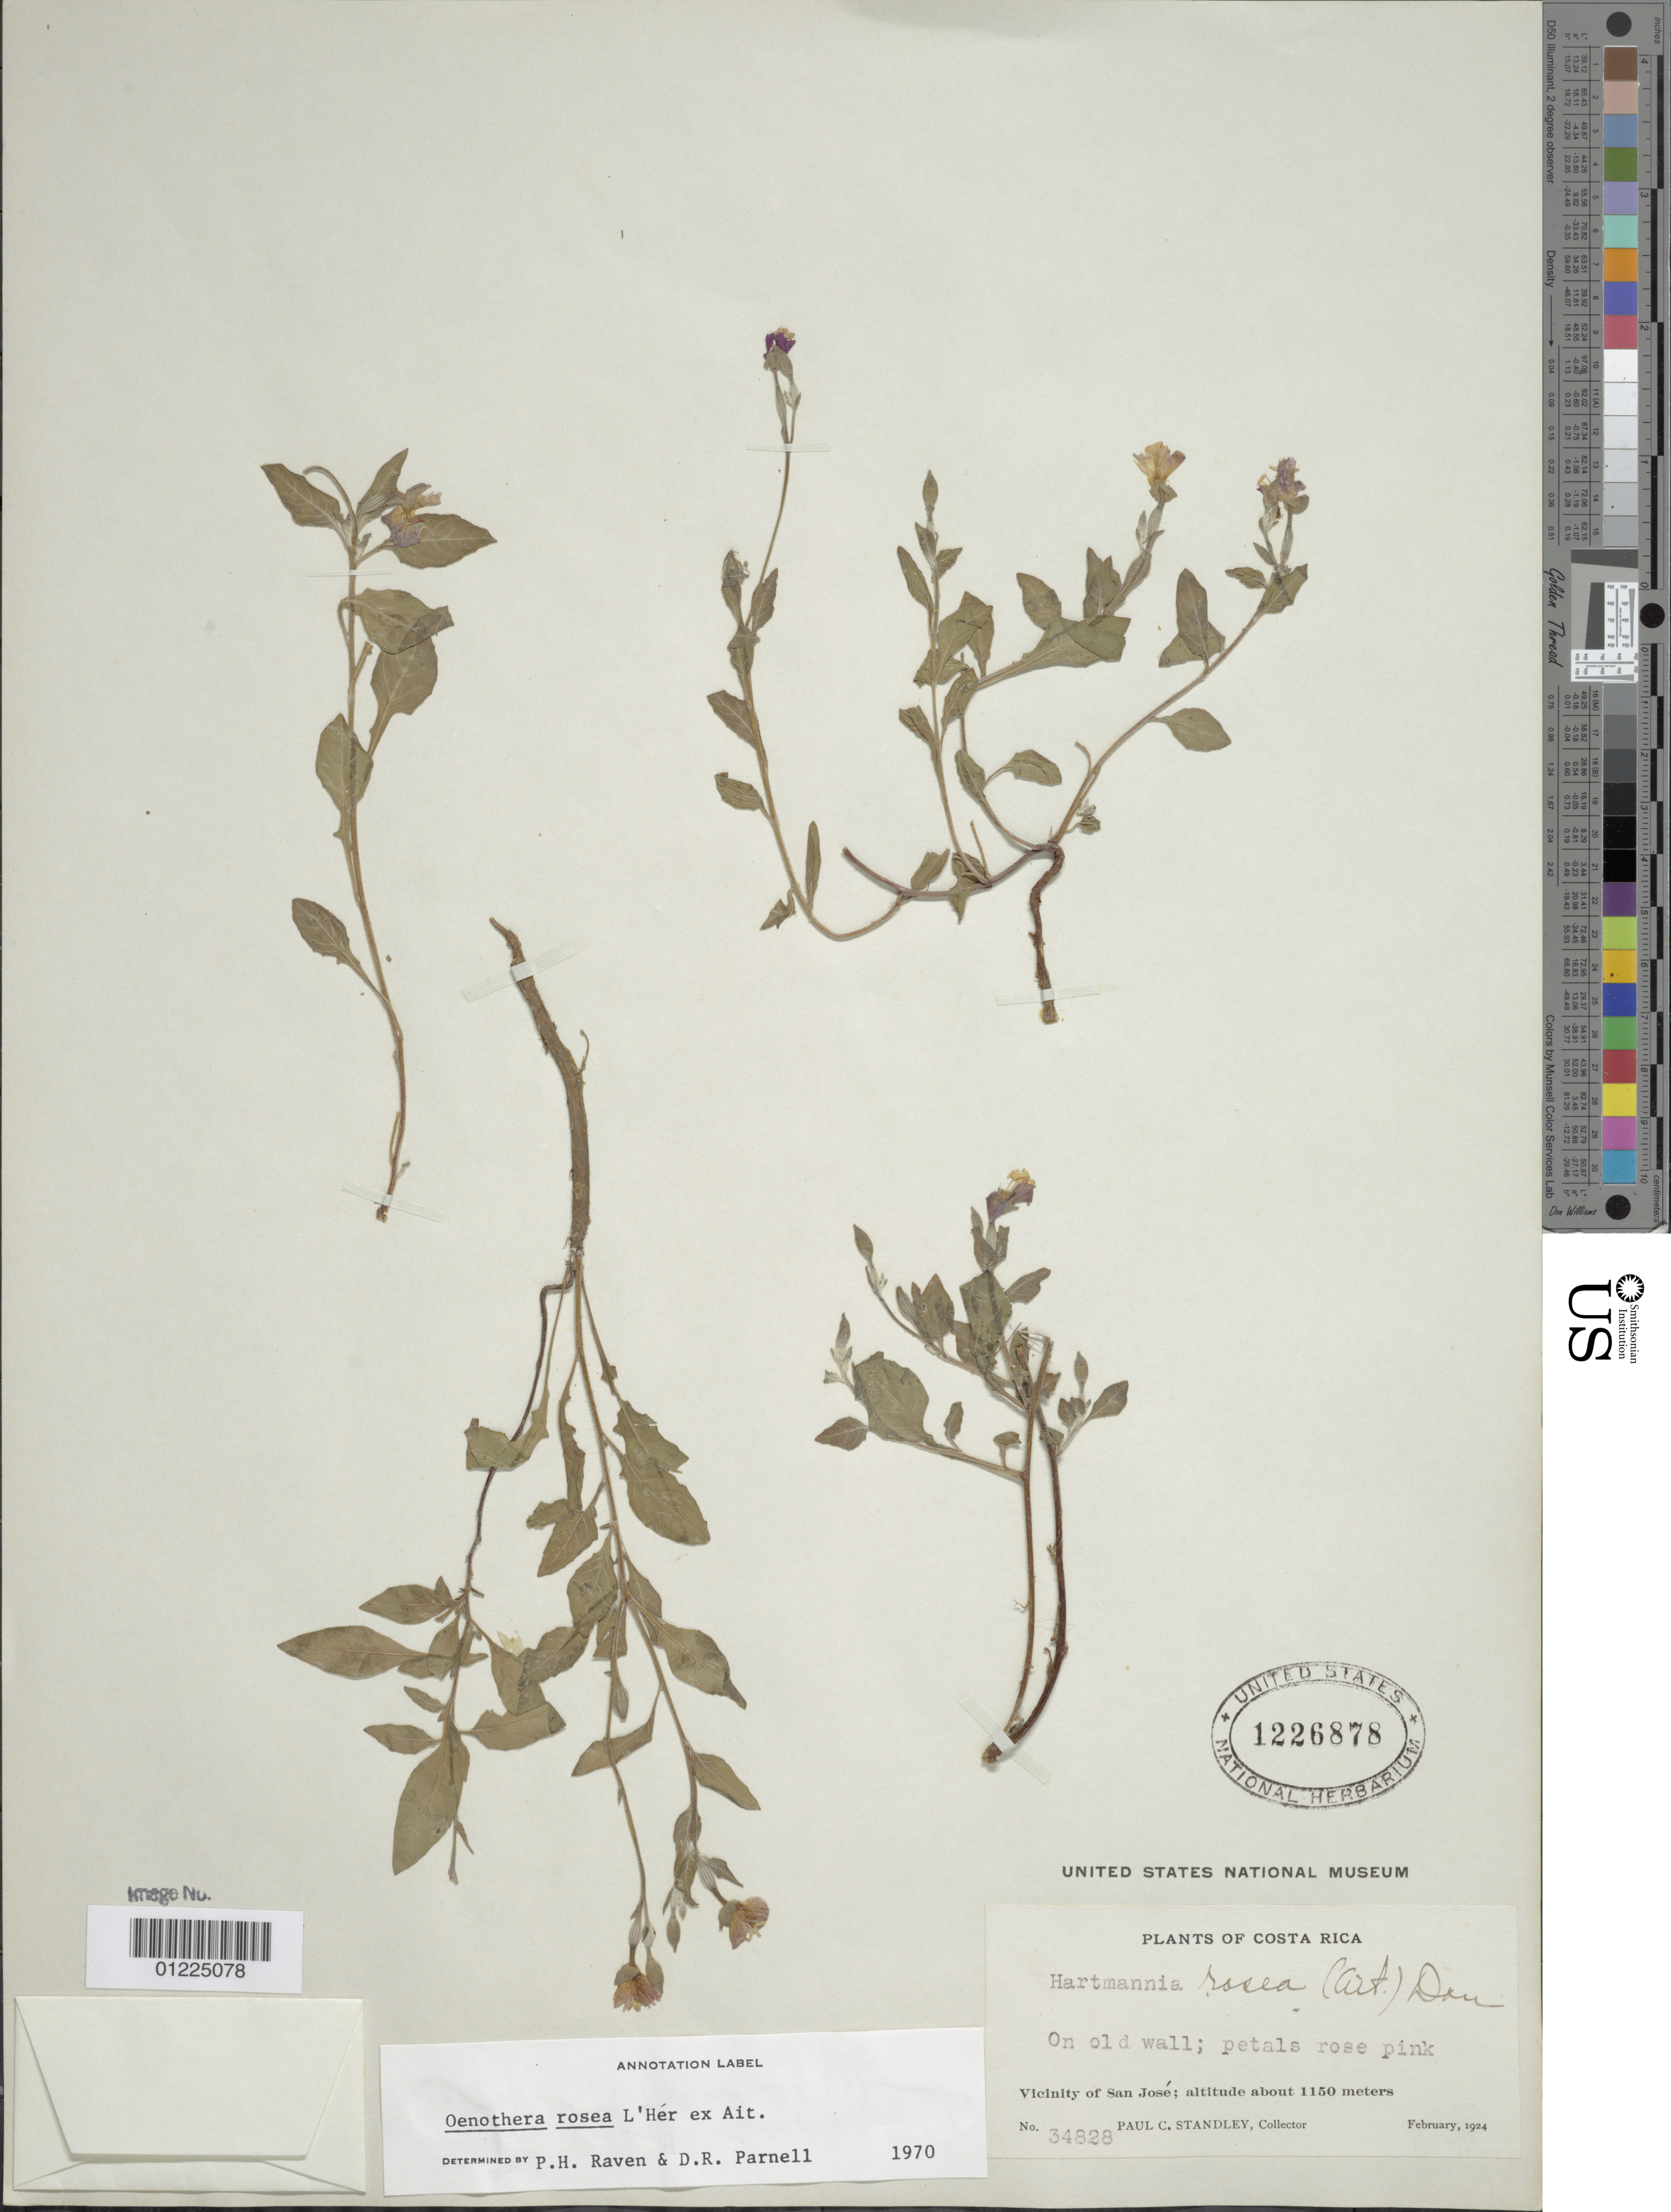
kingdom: Plantae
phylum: Tracheophyta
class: Magnoliopsida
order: Myrtales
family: Onagraceae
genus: Oenothera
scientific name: Oenothera rosea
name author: L'Hér. ex Aiton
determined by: Raven, P. H.; Parnell, D. R.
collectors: P. C. Standley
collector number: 34828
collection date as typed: Feb 1924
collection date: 1924-02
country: Costa Rica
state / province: San José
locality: vicinity of San José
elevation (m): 1150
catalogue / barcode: US 1226878